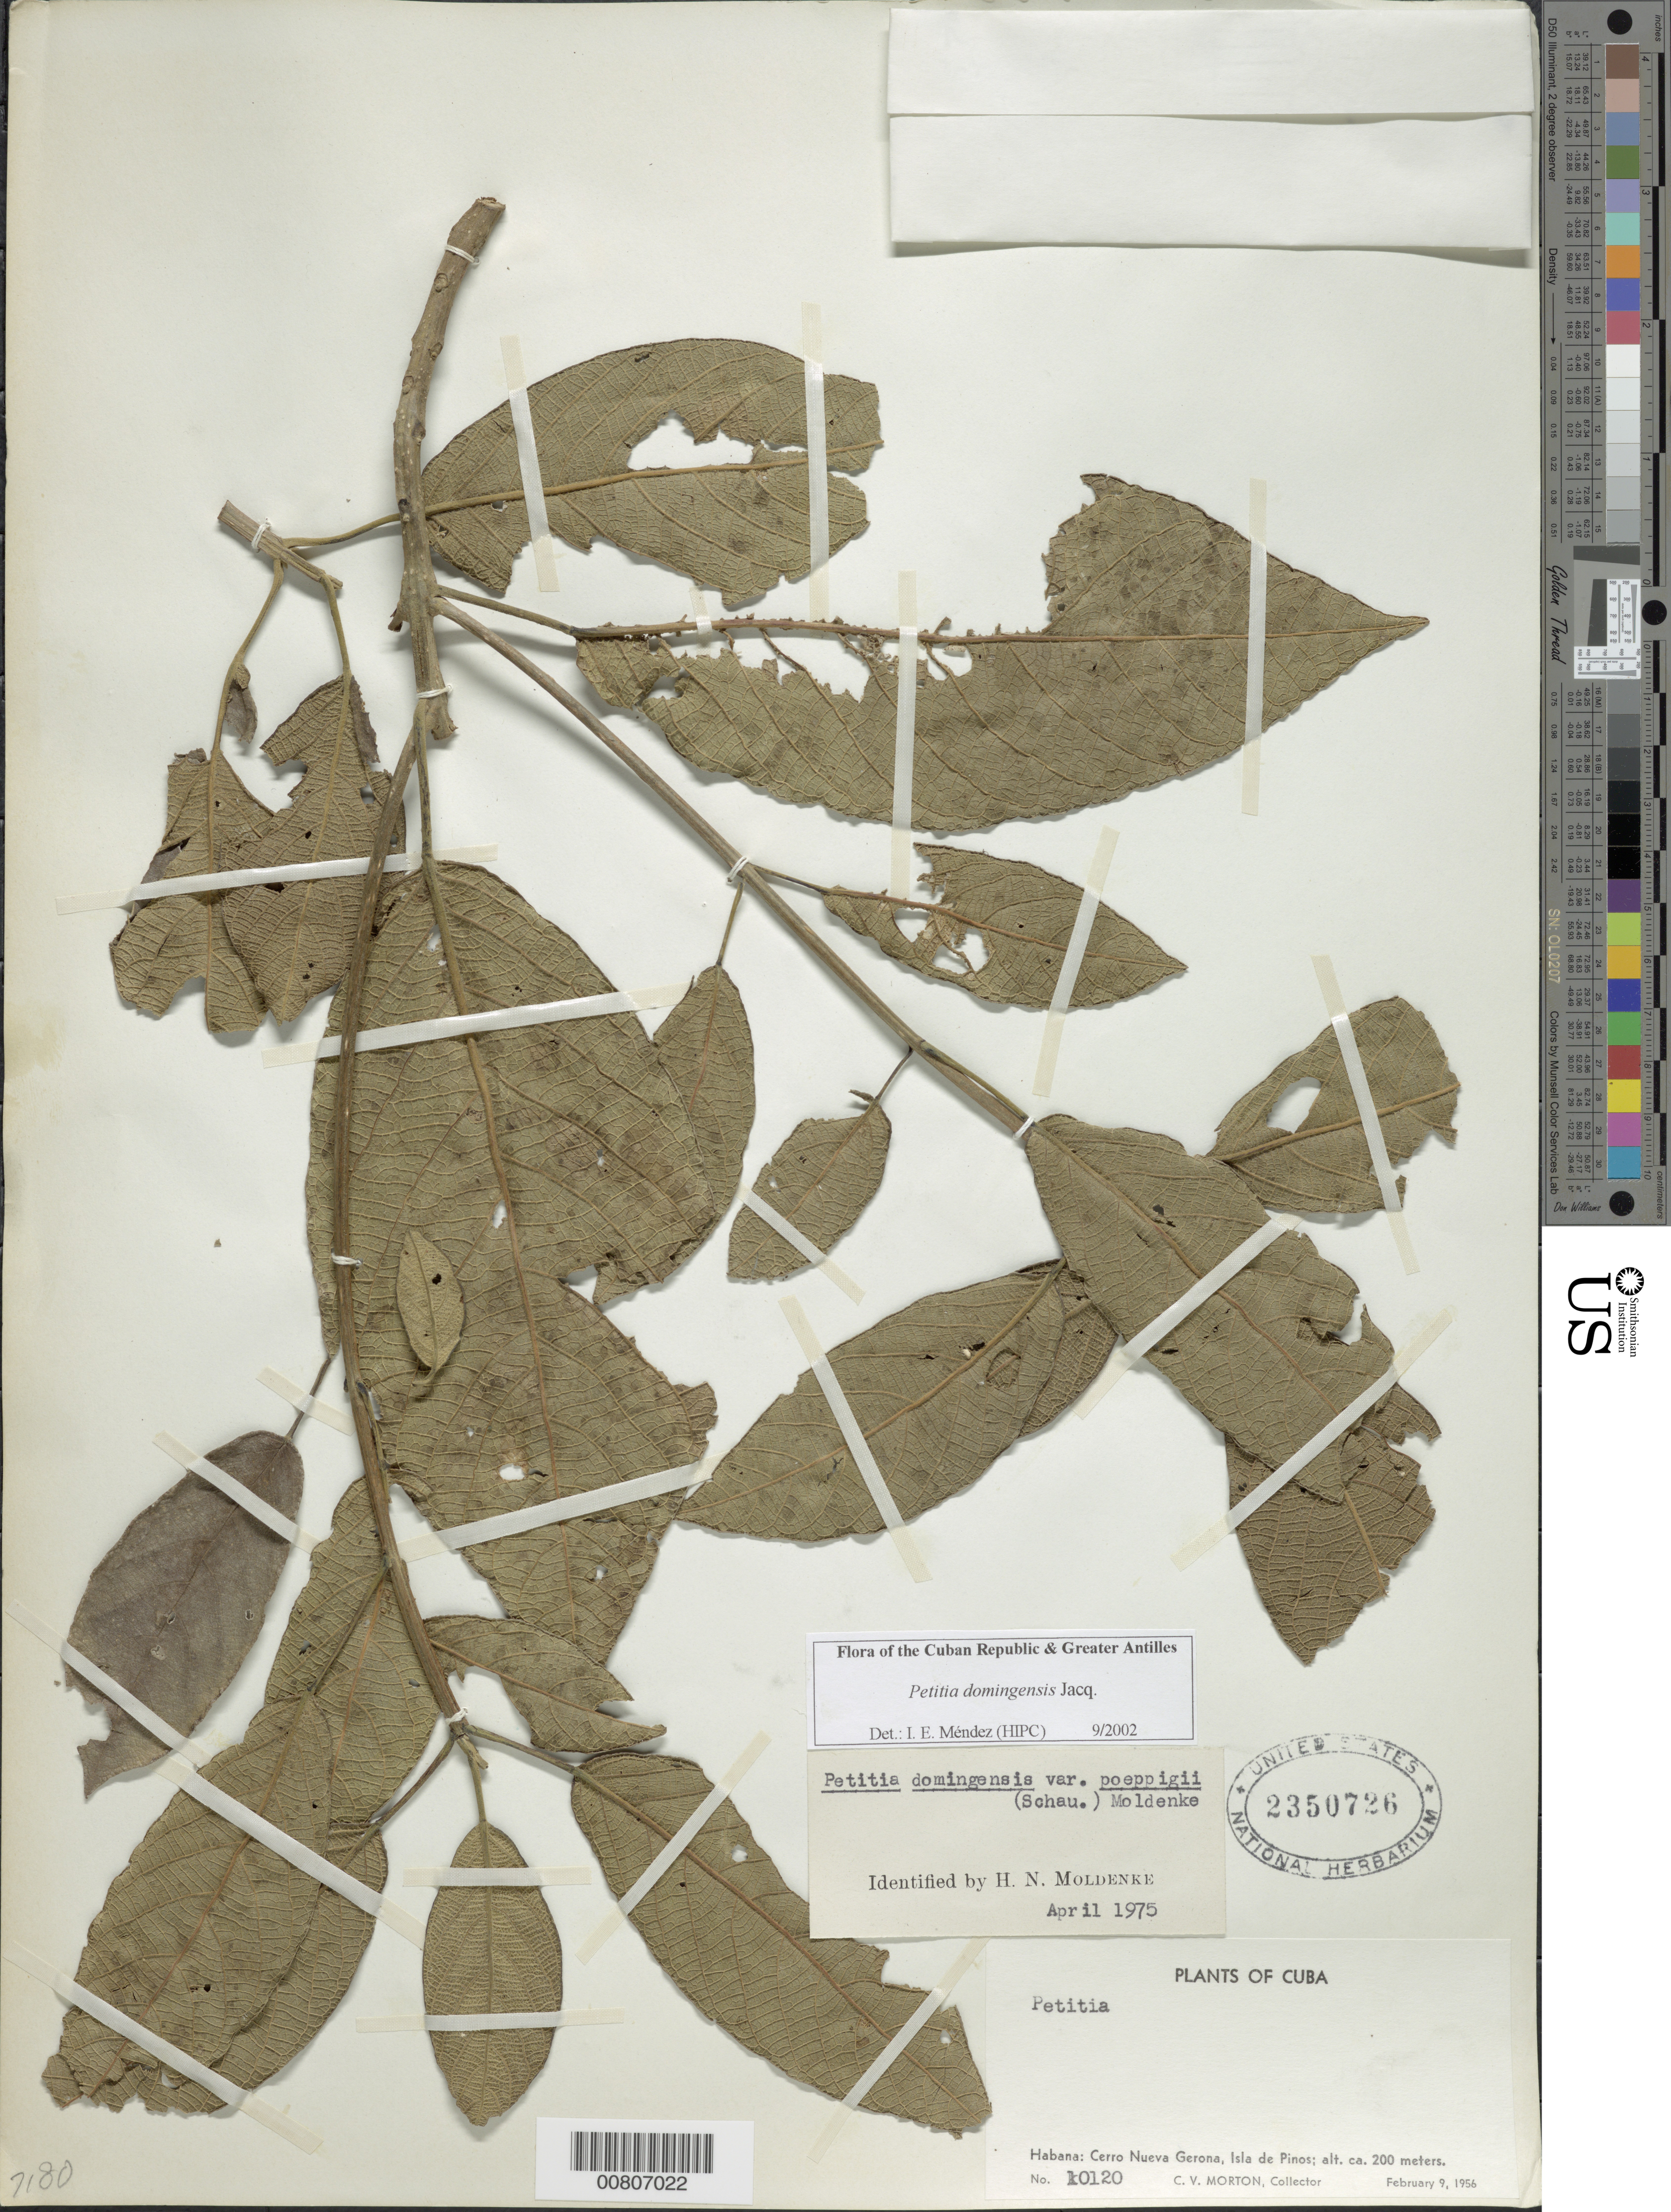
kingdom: Plantae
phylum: Tracheophyta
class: Magnoliopsida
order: Lamiales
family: Lamiaceae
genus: Petitia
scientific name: Petitia domingensis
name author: Jacq.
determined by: Méndez, Isidro E., (HIPC)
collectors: C. V. Morton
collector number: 10120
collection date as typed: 09 Feb 1956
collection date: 1956-02-09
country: Cuba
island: Isla de La Juventud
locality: Cerro Nueva Gerona, Isla de Pinos [Isla de La Juventud]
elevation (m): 200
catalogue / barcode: US 2350726